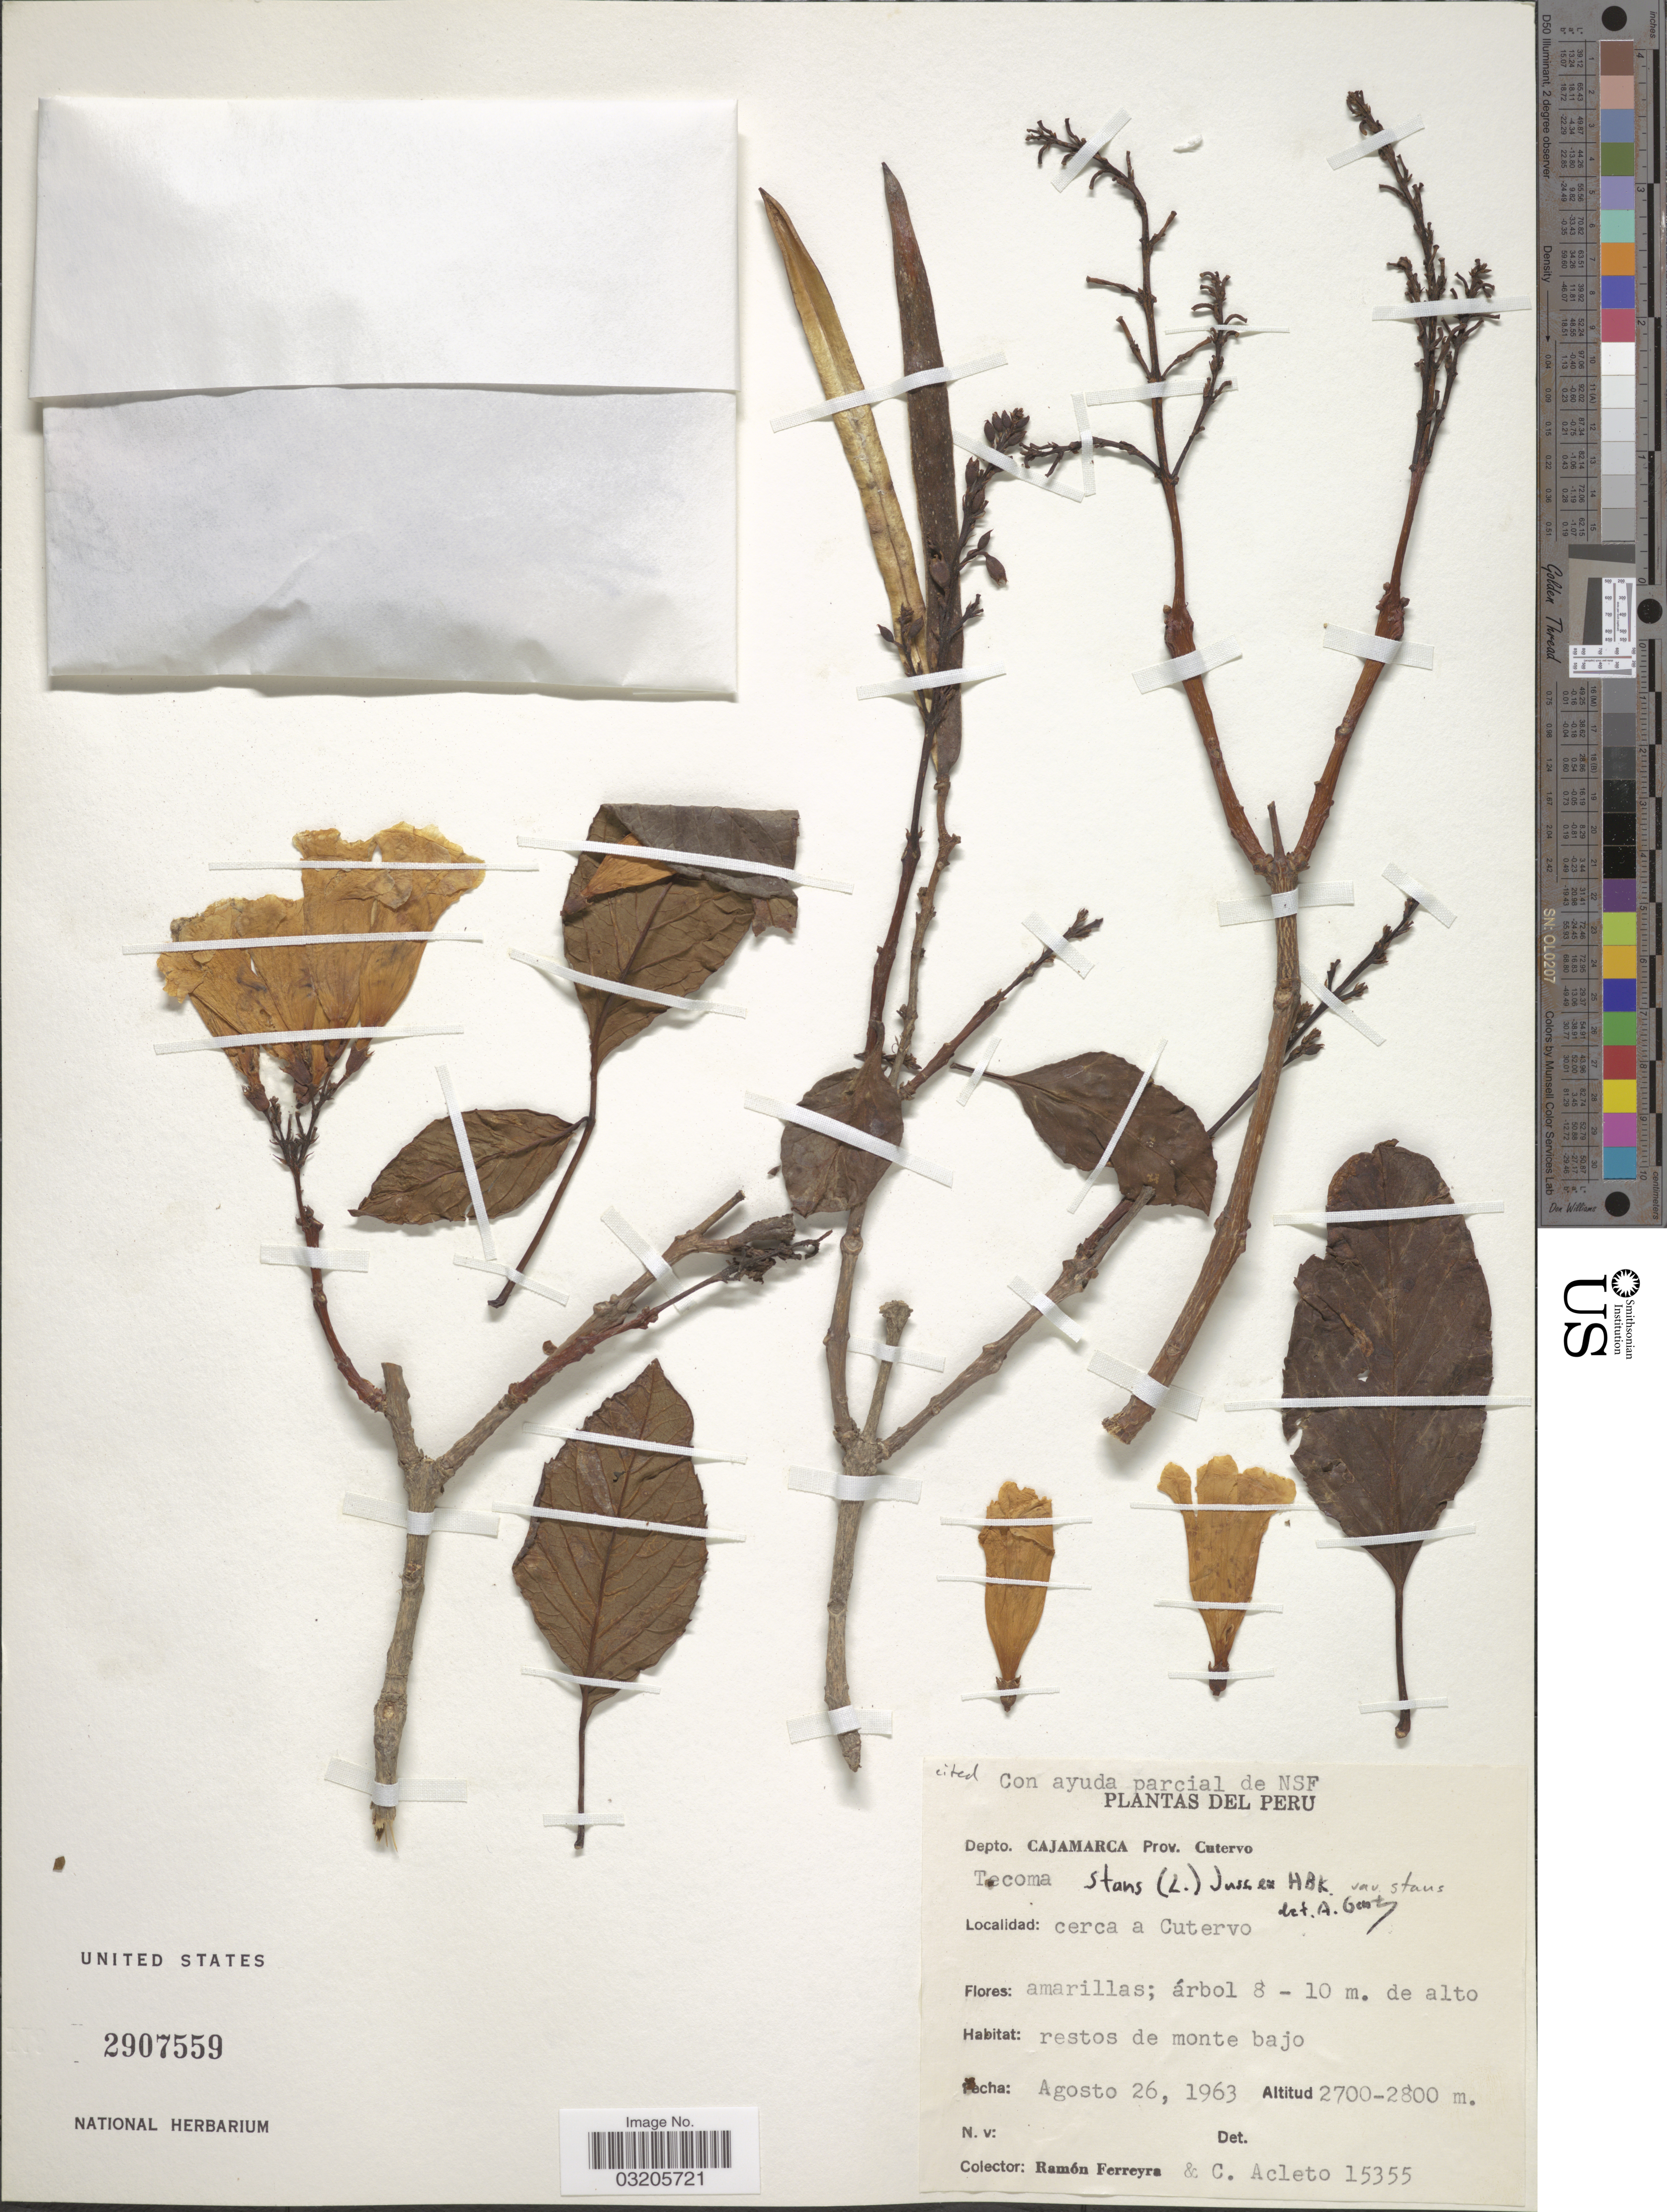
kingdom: Plantae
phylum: Tracheophyta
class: Magnoliopsida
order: Lamiales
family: Bignoniaceae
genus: Tecoma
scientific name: Tecoma stans var. stans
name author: (L.) Juss. ex Kunth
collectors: R. A. Ferreyra & C. Acleto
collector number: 15355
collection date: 1963-08-26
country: Peru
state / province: Cajamarca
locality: Depto. Cajamarca. Prov. Cutervo. Cerca a Cutervo.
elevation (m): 2700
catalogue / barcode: US 2907559